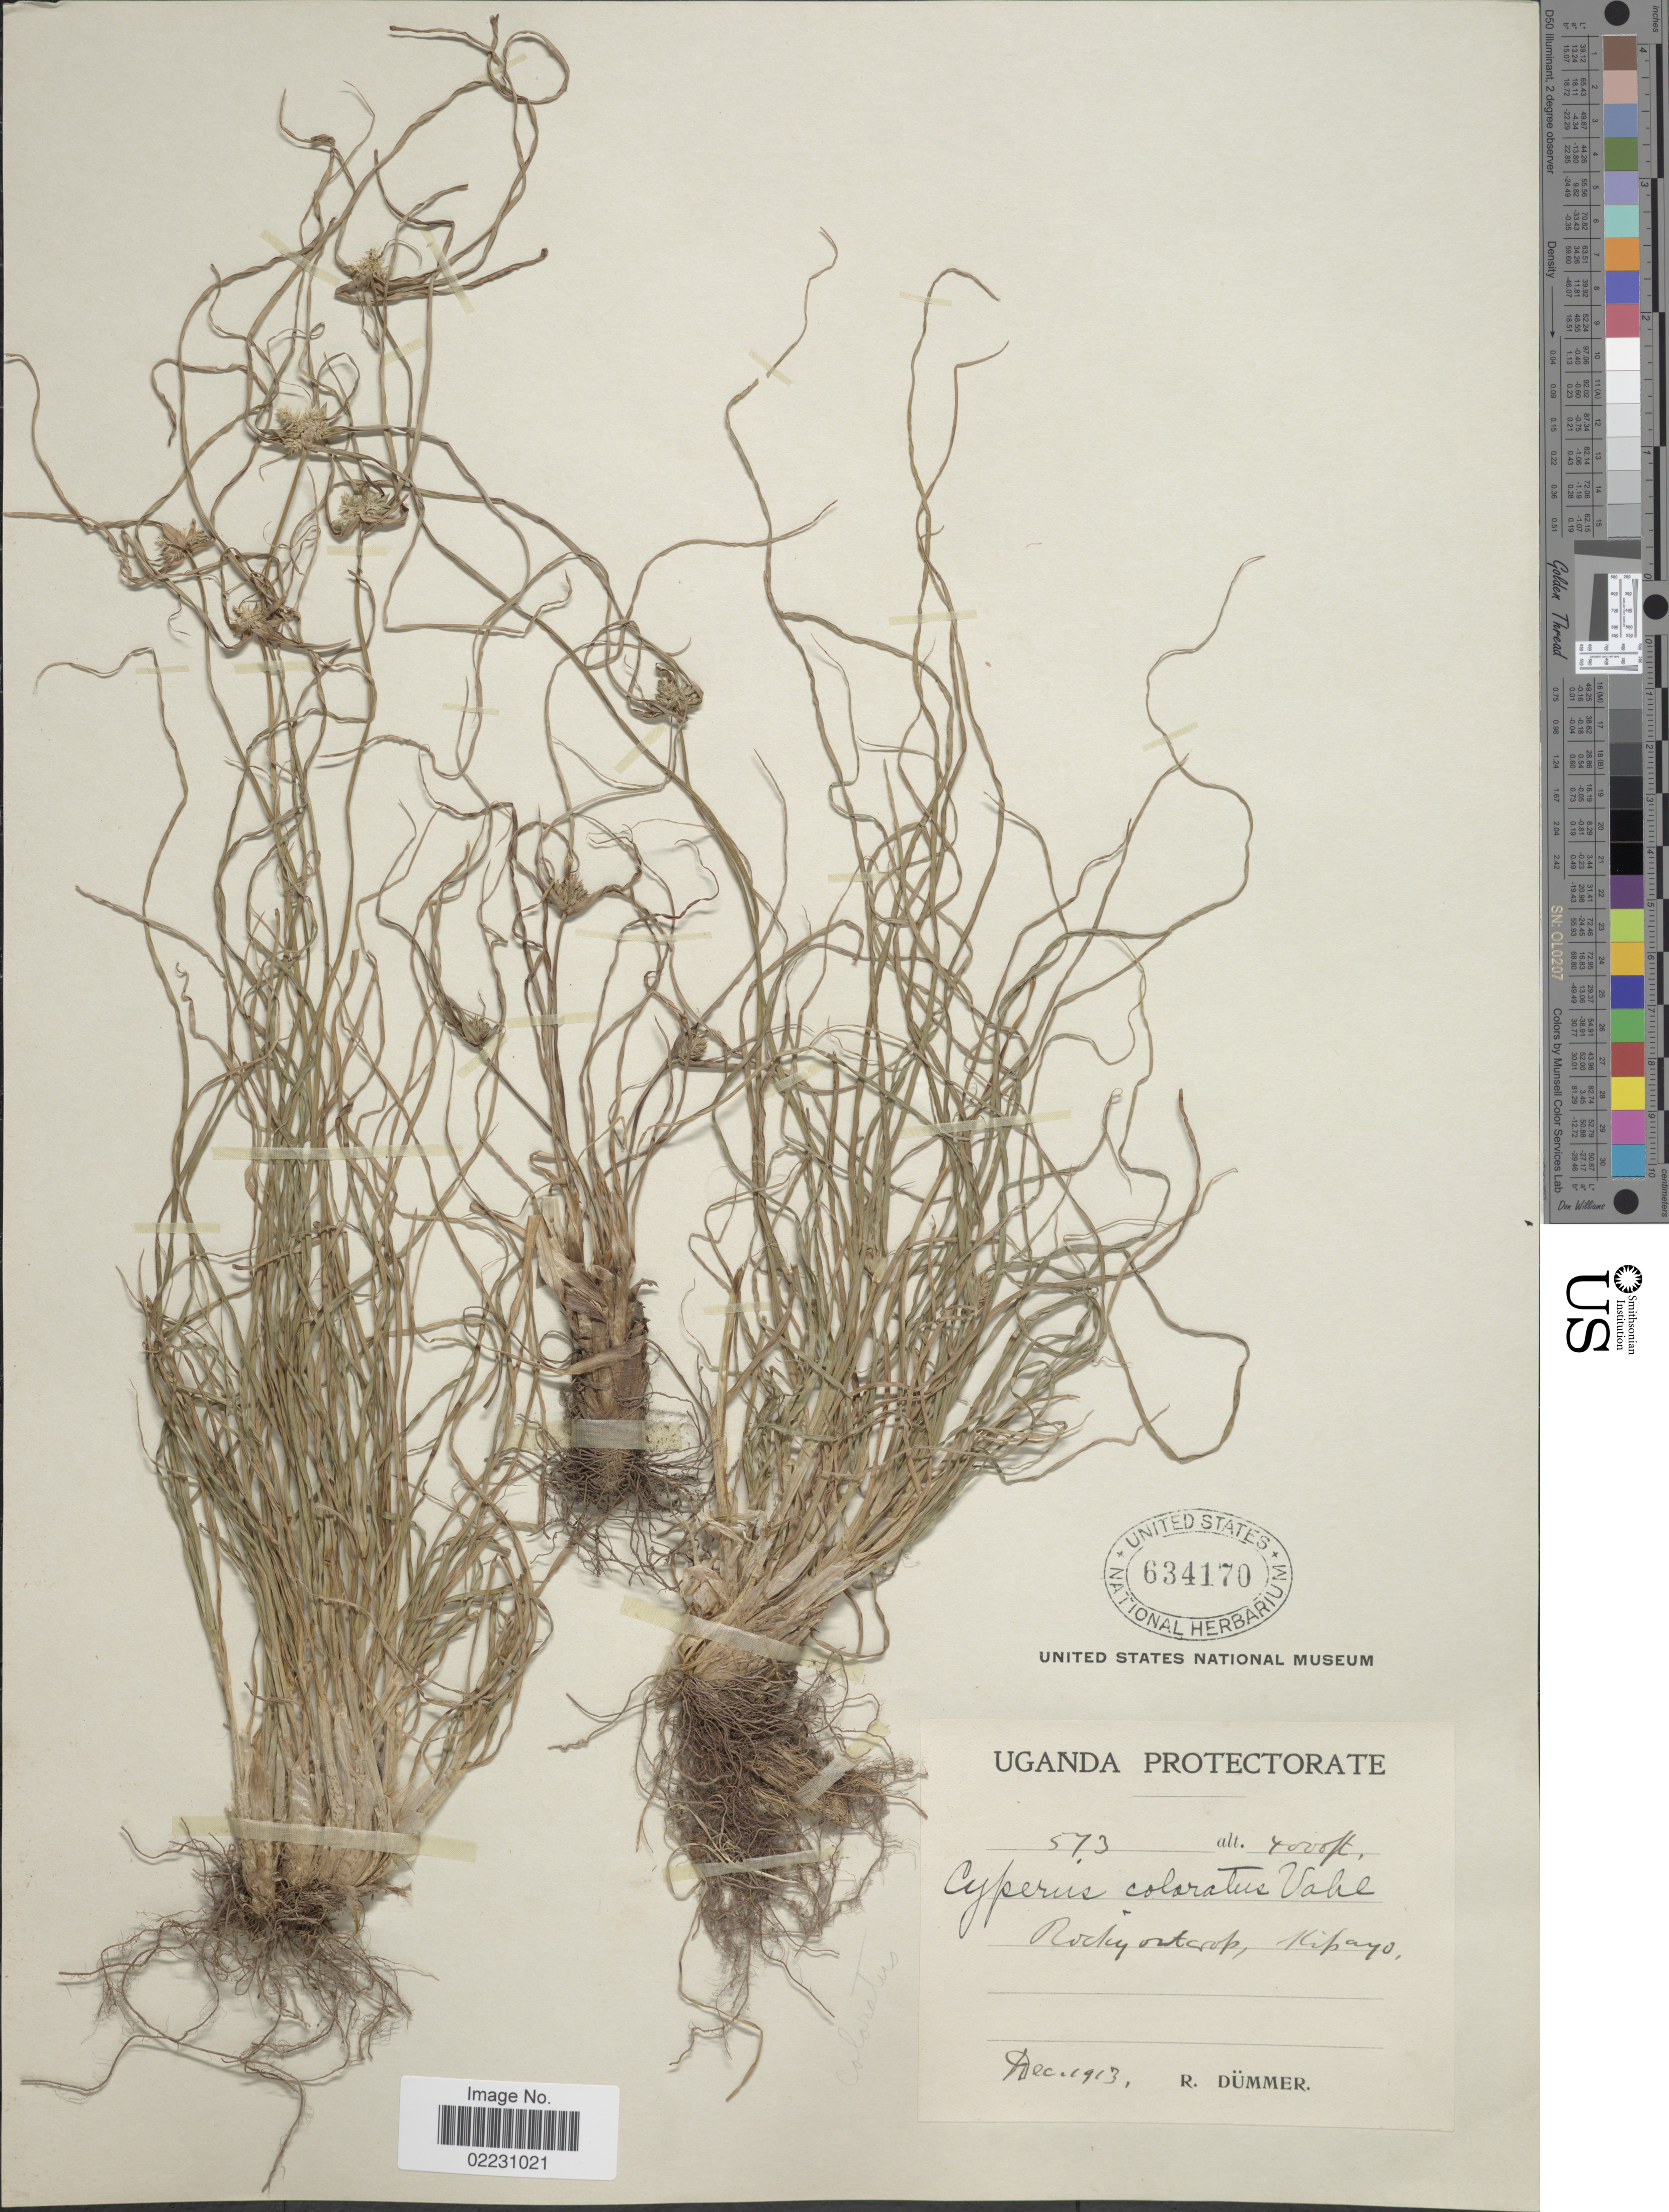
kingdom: Plantae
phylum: Tracheophyta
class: Liliopsida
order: Poales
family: Cyperaceae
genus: Cyperus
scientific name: Cyperus dubius Rottb. var. dubius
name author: Rottb.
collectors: R. A. Dümmer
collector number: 573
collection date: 1913-12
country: Uganda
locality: Uganda Protectorate. Rocky outcrop. Kipayo.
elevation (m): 1219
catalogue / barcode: US 634170